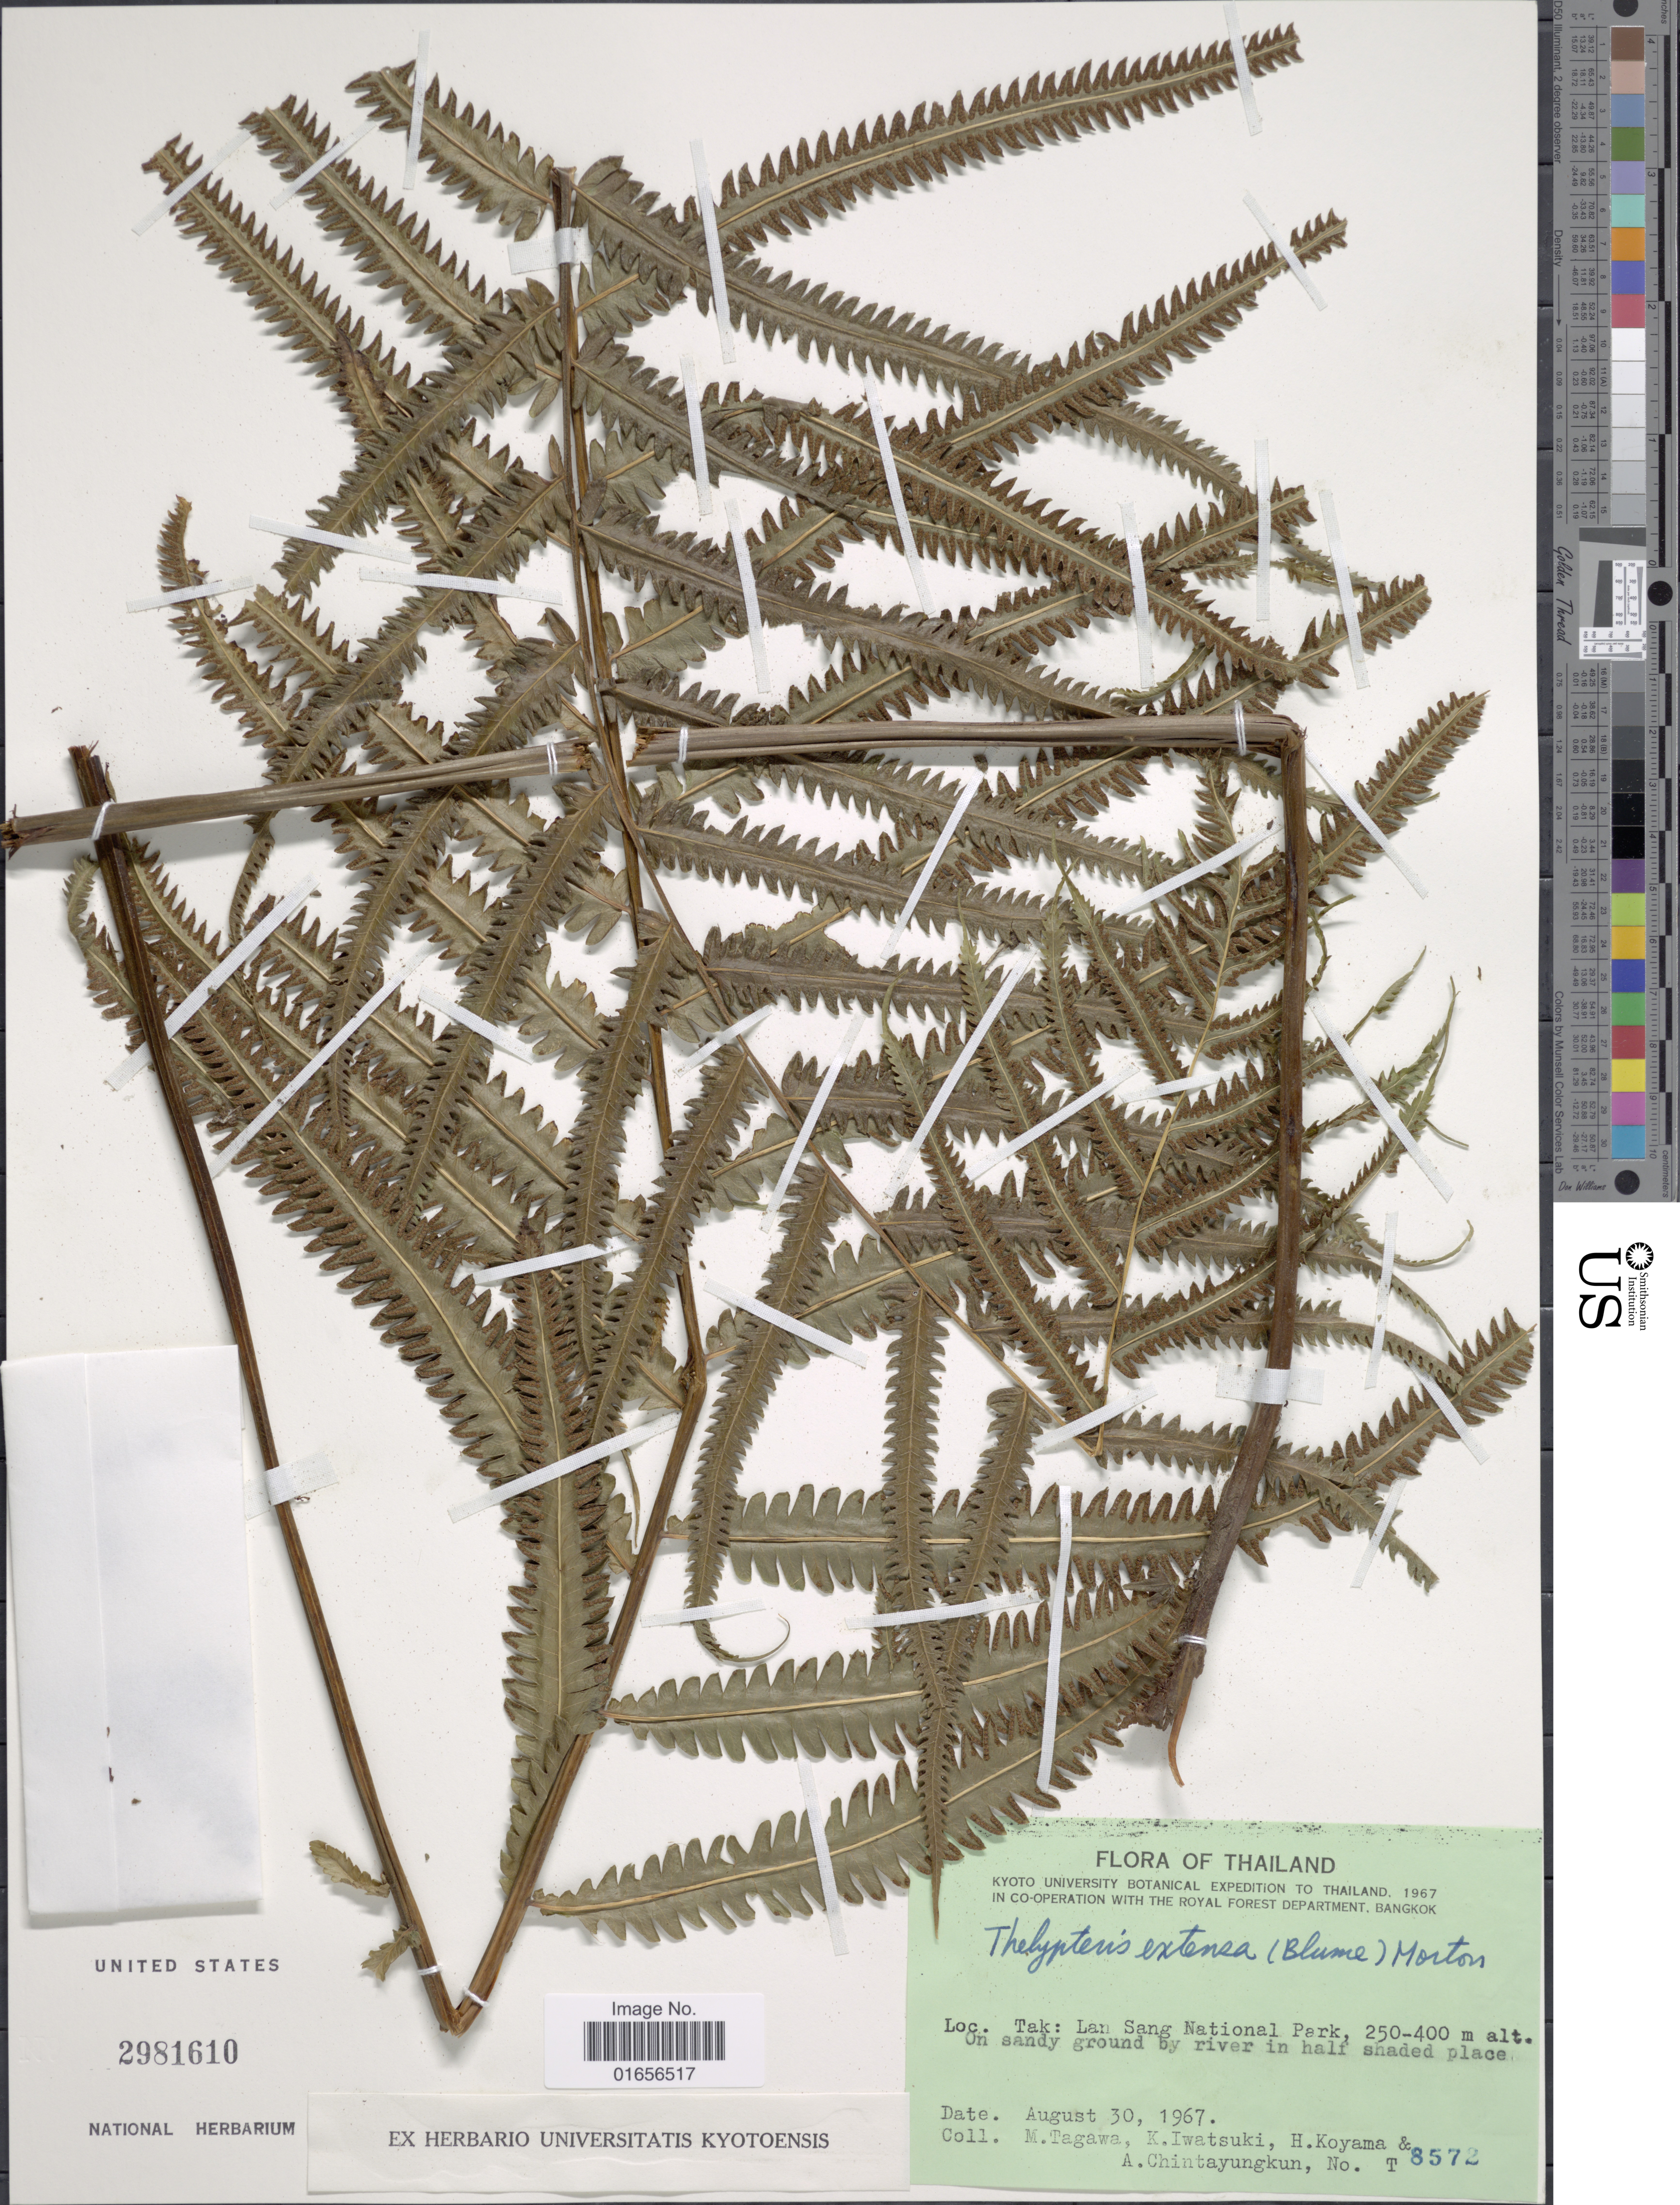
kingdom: Plantae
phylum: Tracheophyta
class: Polypodiopsida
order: Polypodiales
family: Thelypteridaceae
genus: Amphineuron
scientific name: Amphineuron opulentum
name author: (Kaulf.) Holttum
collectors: M. Tagawa, K. Iwatsuki, H. Koyama & A. Chintayungkun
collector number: T 8572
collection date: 1967-08-30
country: Thailand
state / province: Tak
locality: Thailand, Tak: Lan Sang National Park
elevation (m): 250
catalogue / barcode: US 2981610